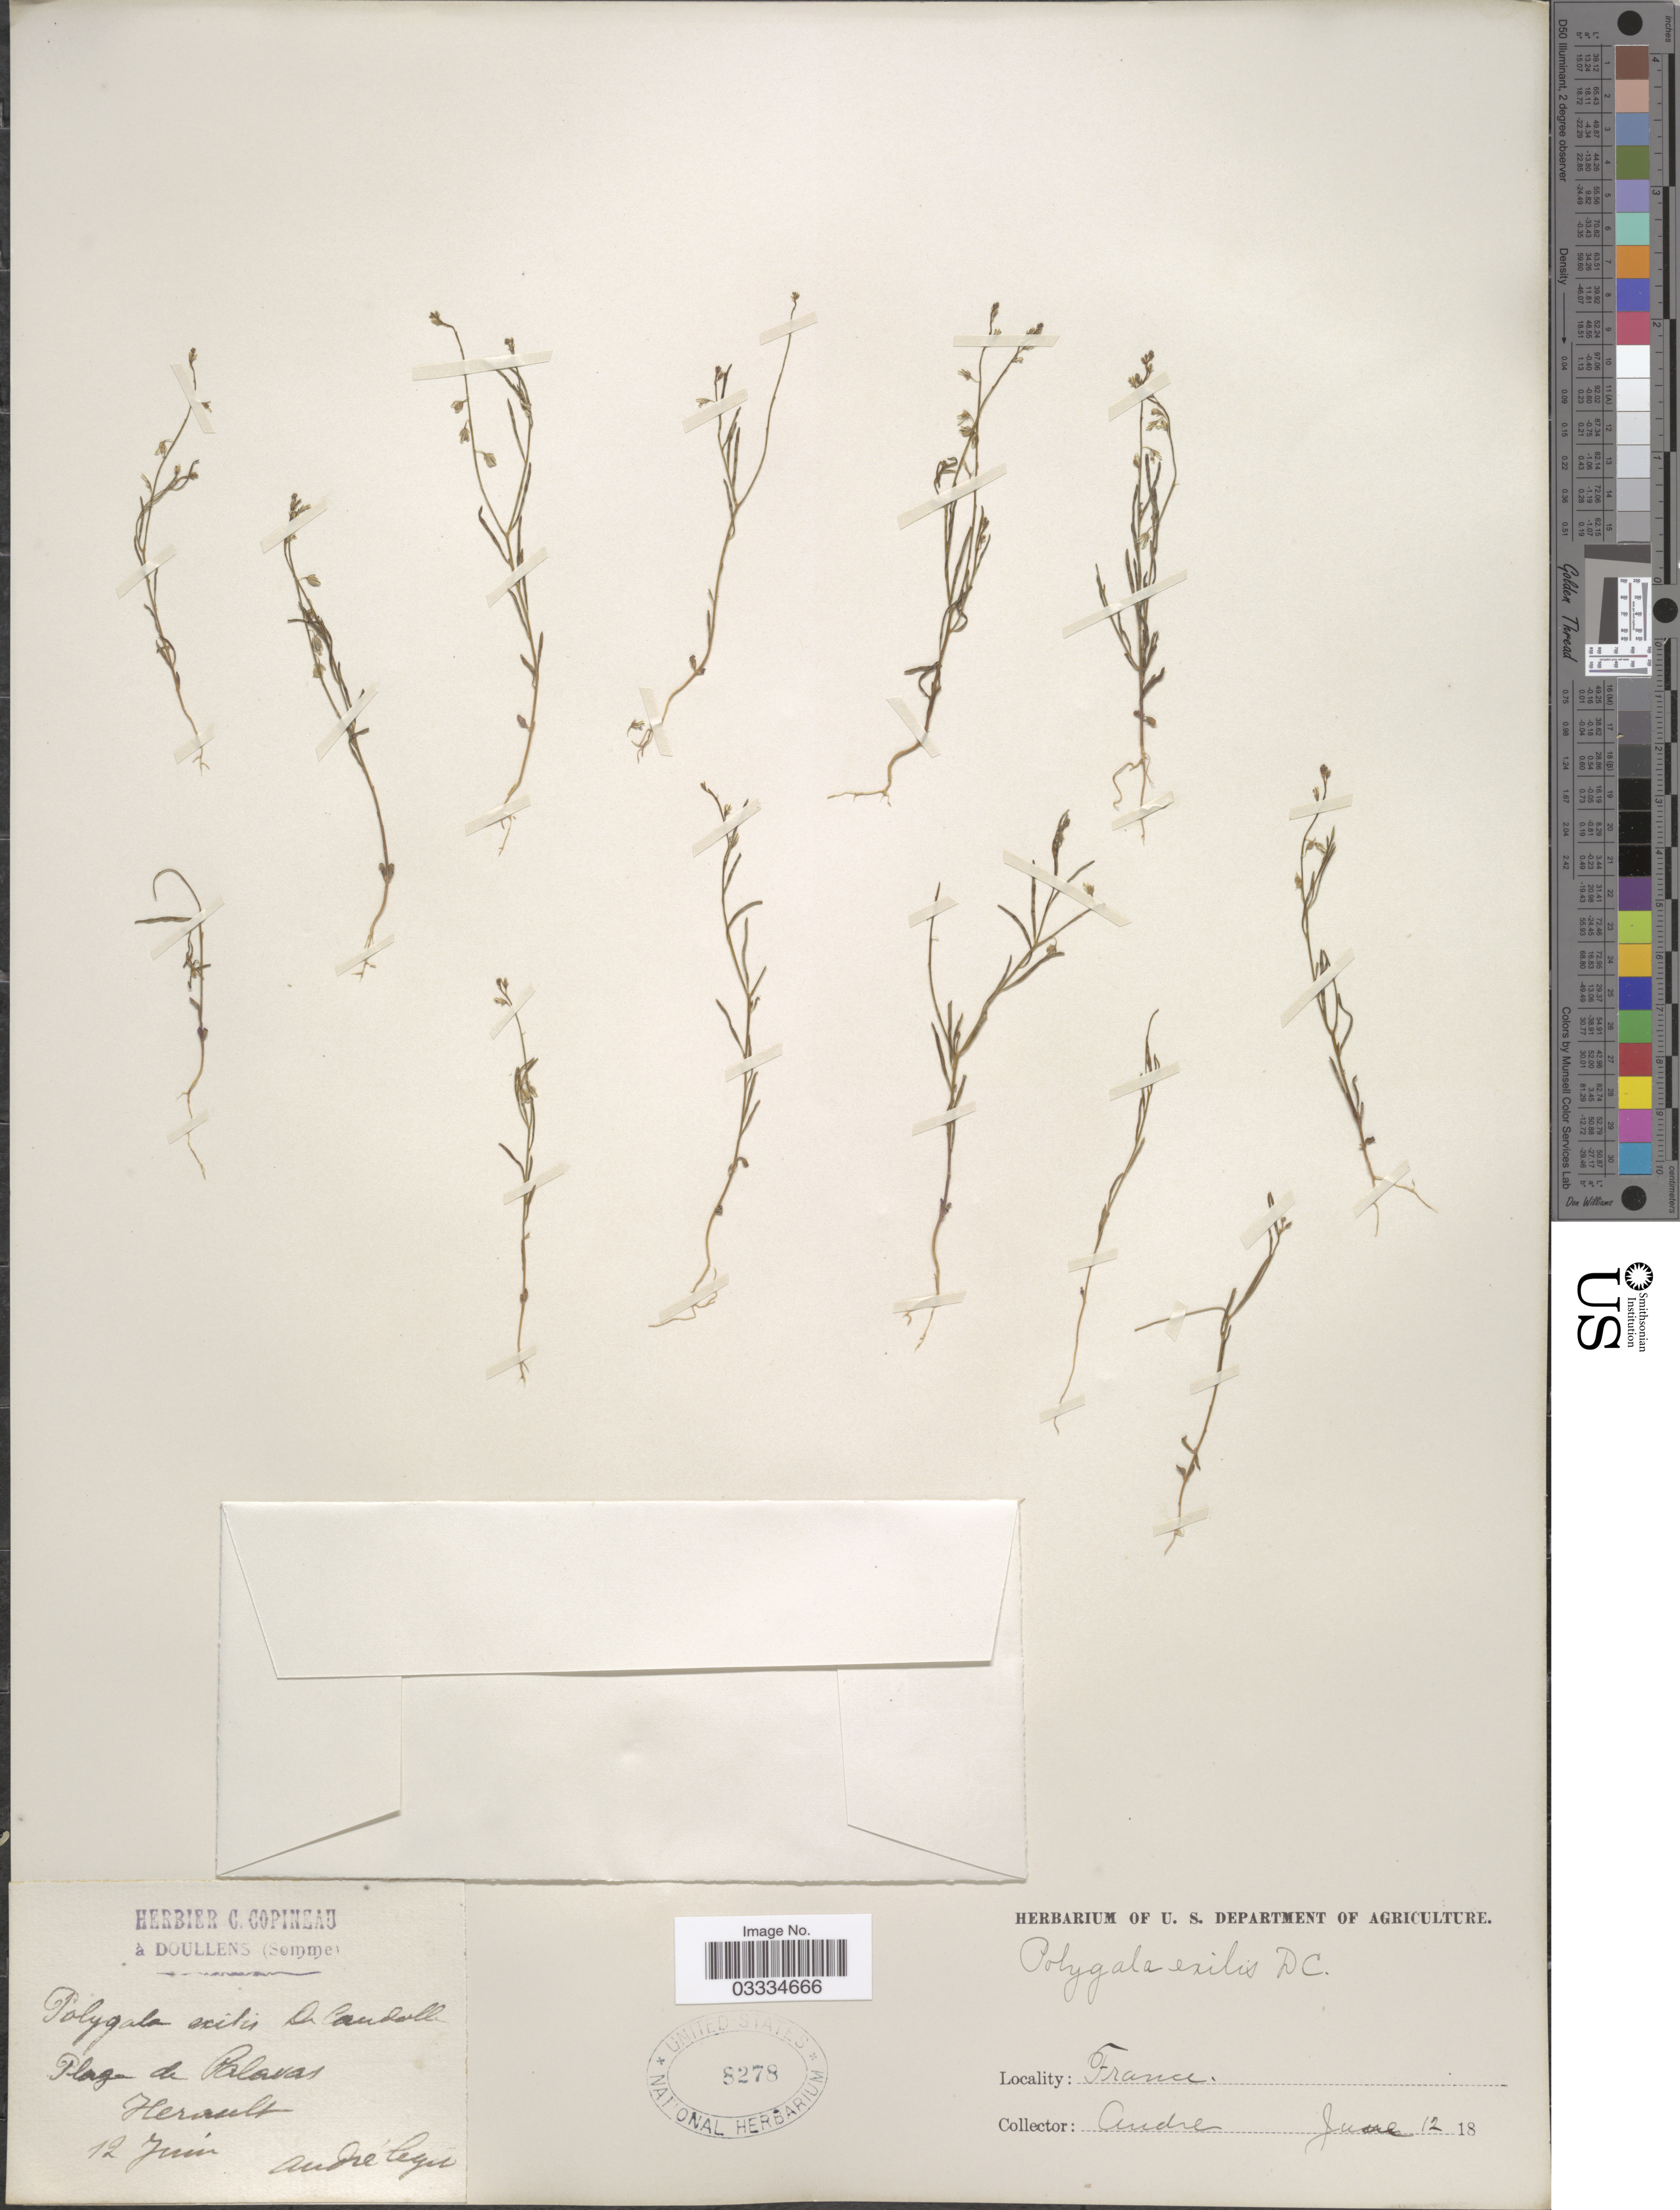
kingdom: Plantae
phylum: Tracheophyta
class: Magnoliopsida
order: Fabales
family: Polygalaceae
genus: Polygala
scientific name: Polygala exilis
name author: DC.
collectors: André, --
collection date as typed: June 12 18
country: France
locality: Plage du Palavas Herault.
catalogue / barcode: US 8278